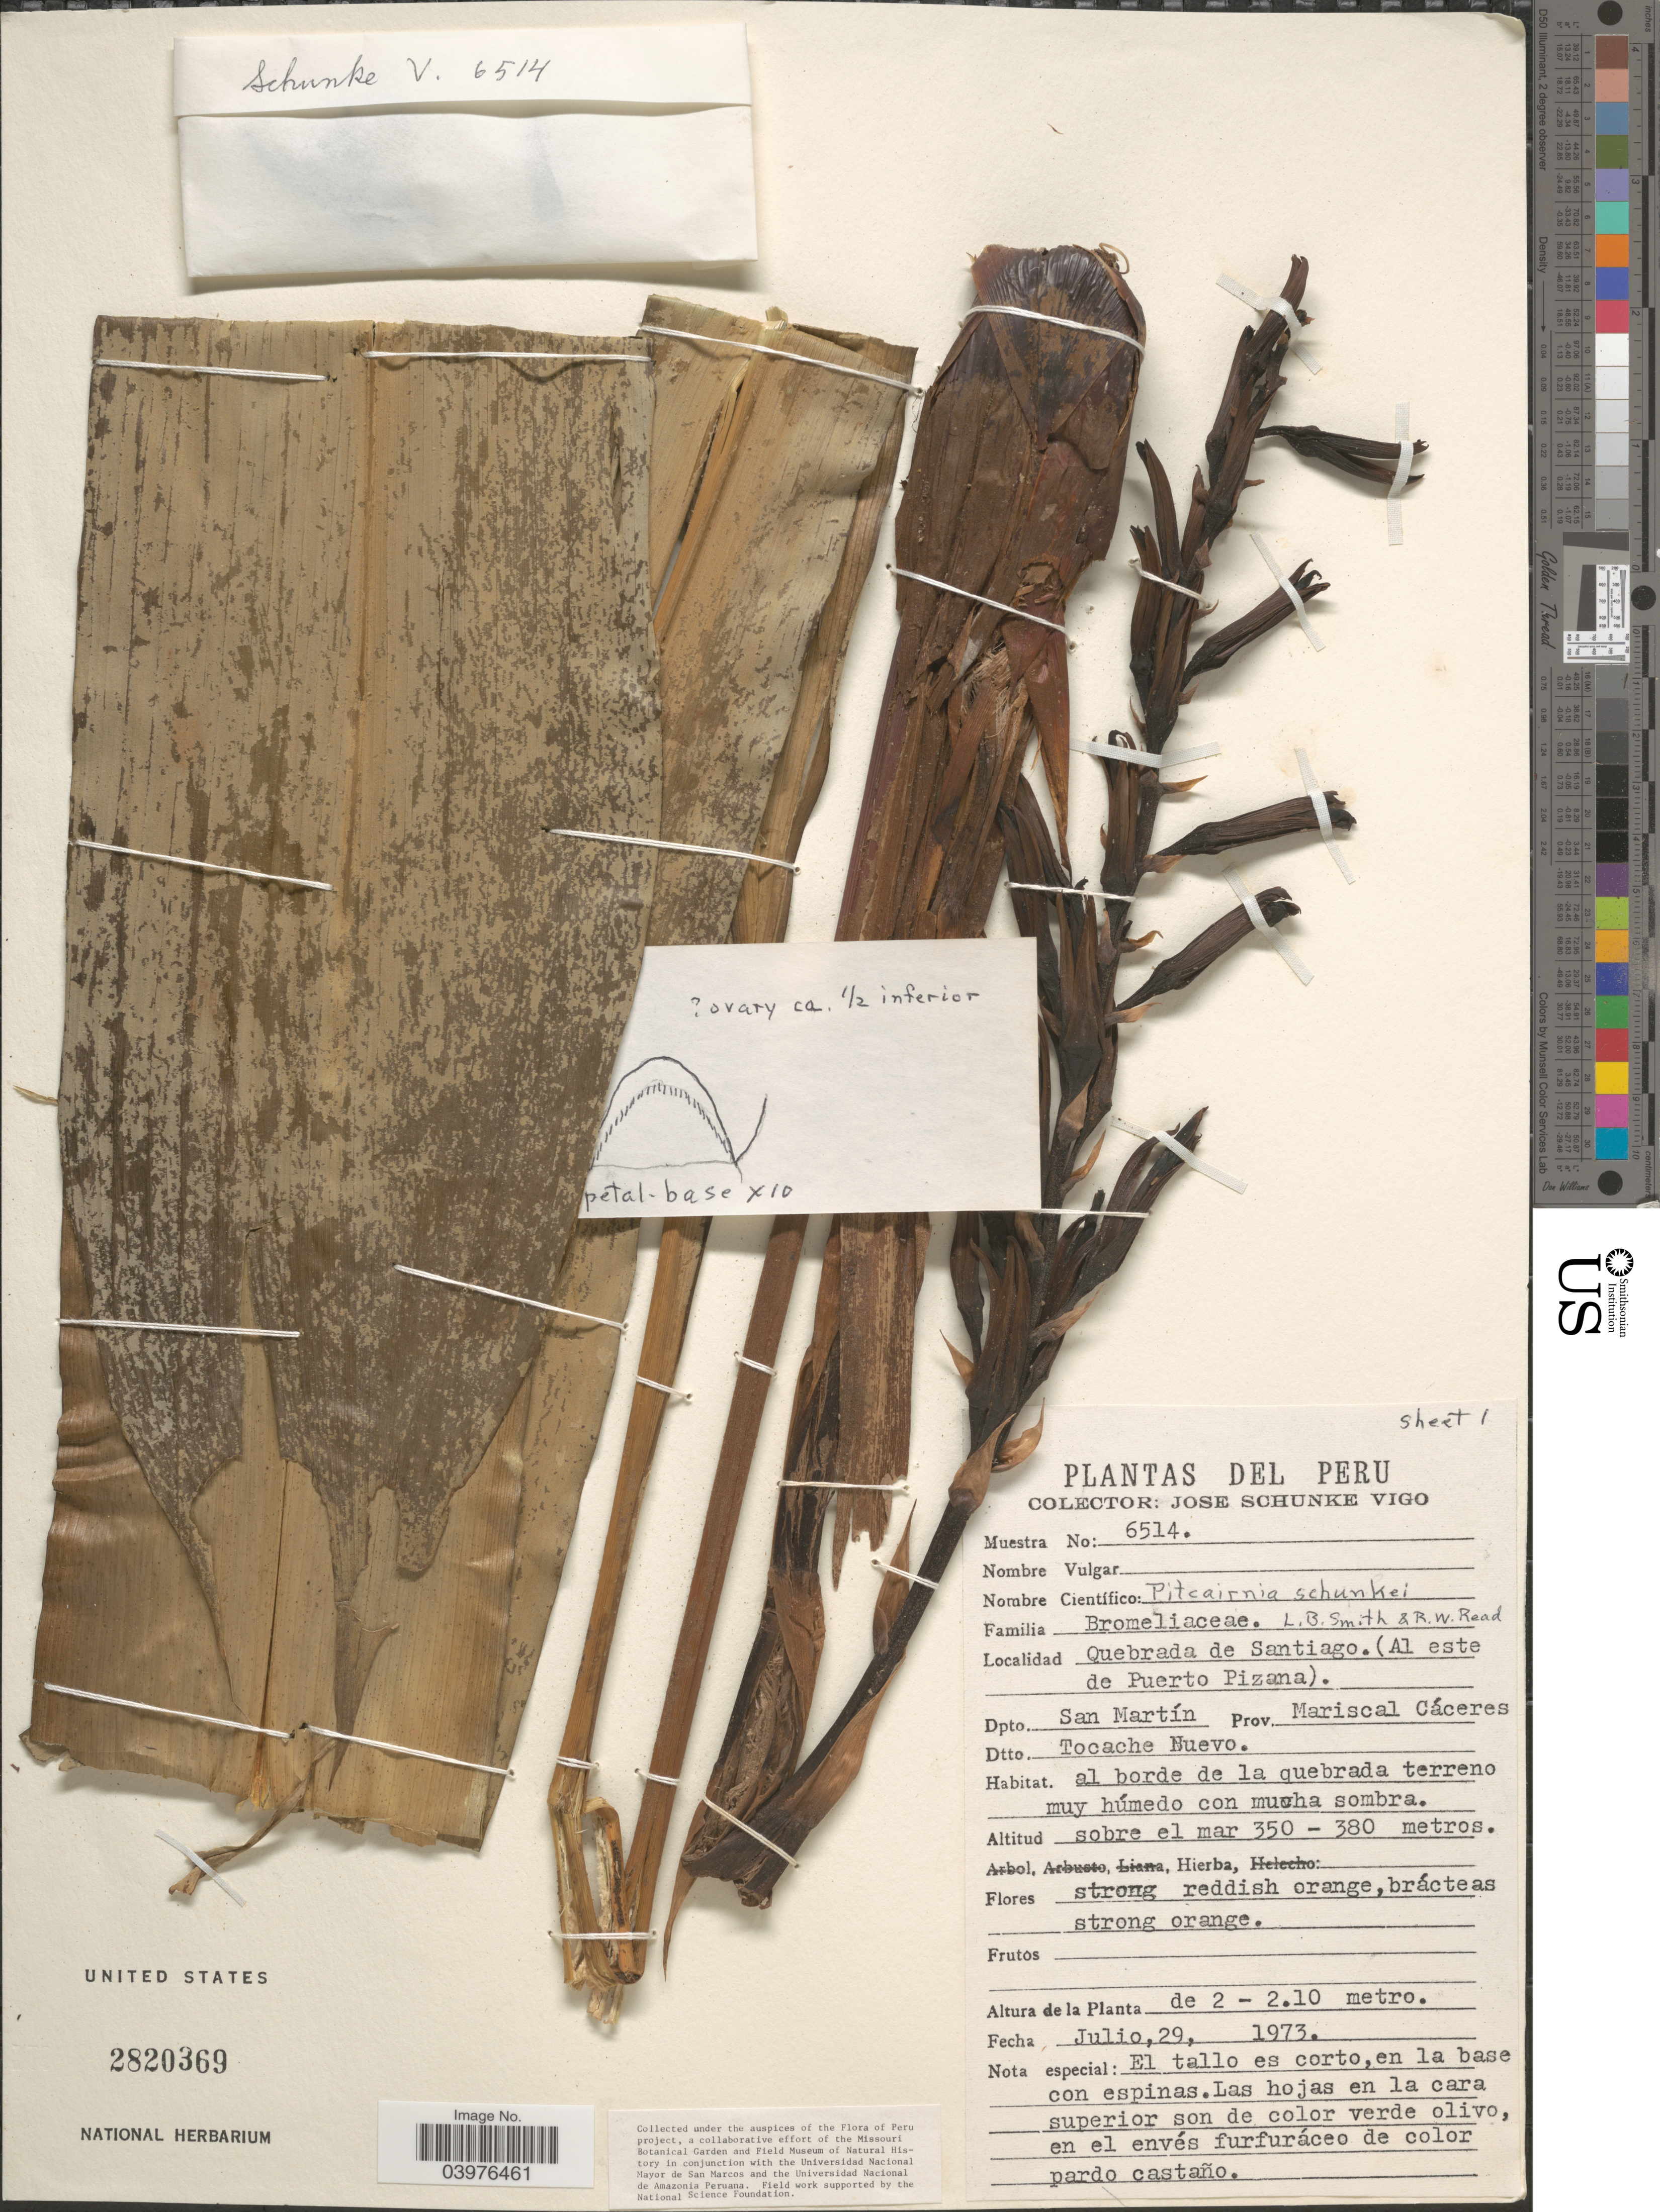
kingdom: Plantae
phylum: Tracheophyta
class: Liliopsida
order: Poales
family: Bromeliaceae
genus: Pitcairnia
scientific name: Pitcairnia schunkei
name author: L.B. Sm. & Read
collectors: J. Schunke Vigo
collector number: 6514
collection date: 1973-07-29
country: Peru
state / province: San Martín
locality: Quebrada de Santiago. (Al este de Puerto Pizana). Dpto. San Martín. Prov. Mariscal Cáceres. Dtto. Tocache Nuevo.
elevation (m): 350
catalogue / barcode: US 2820369